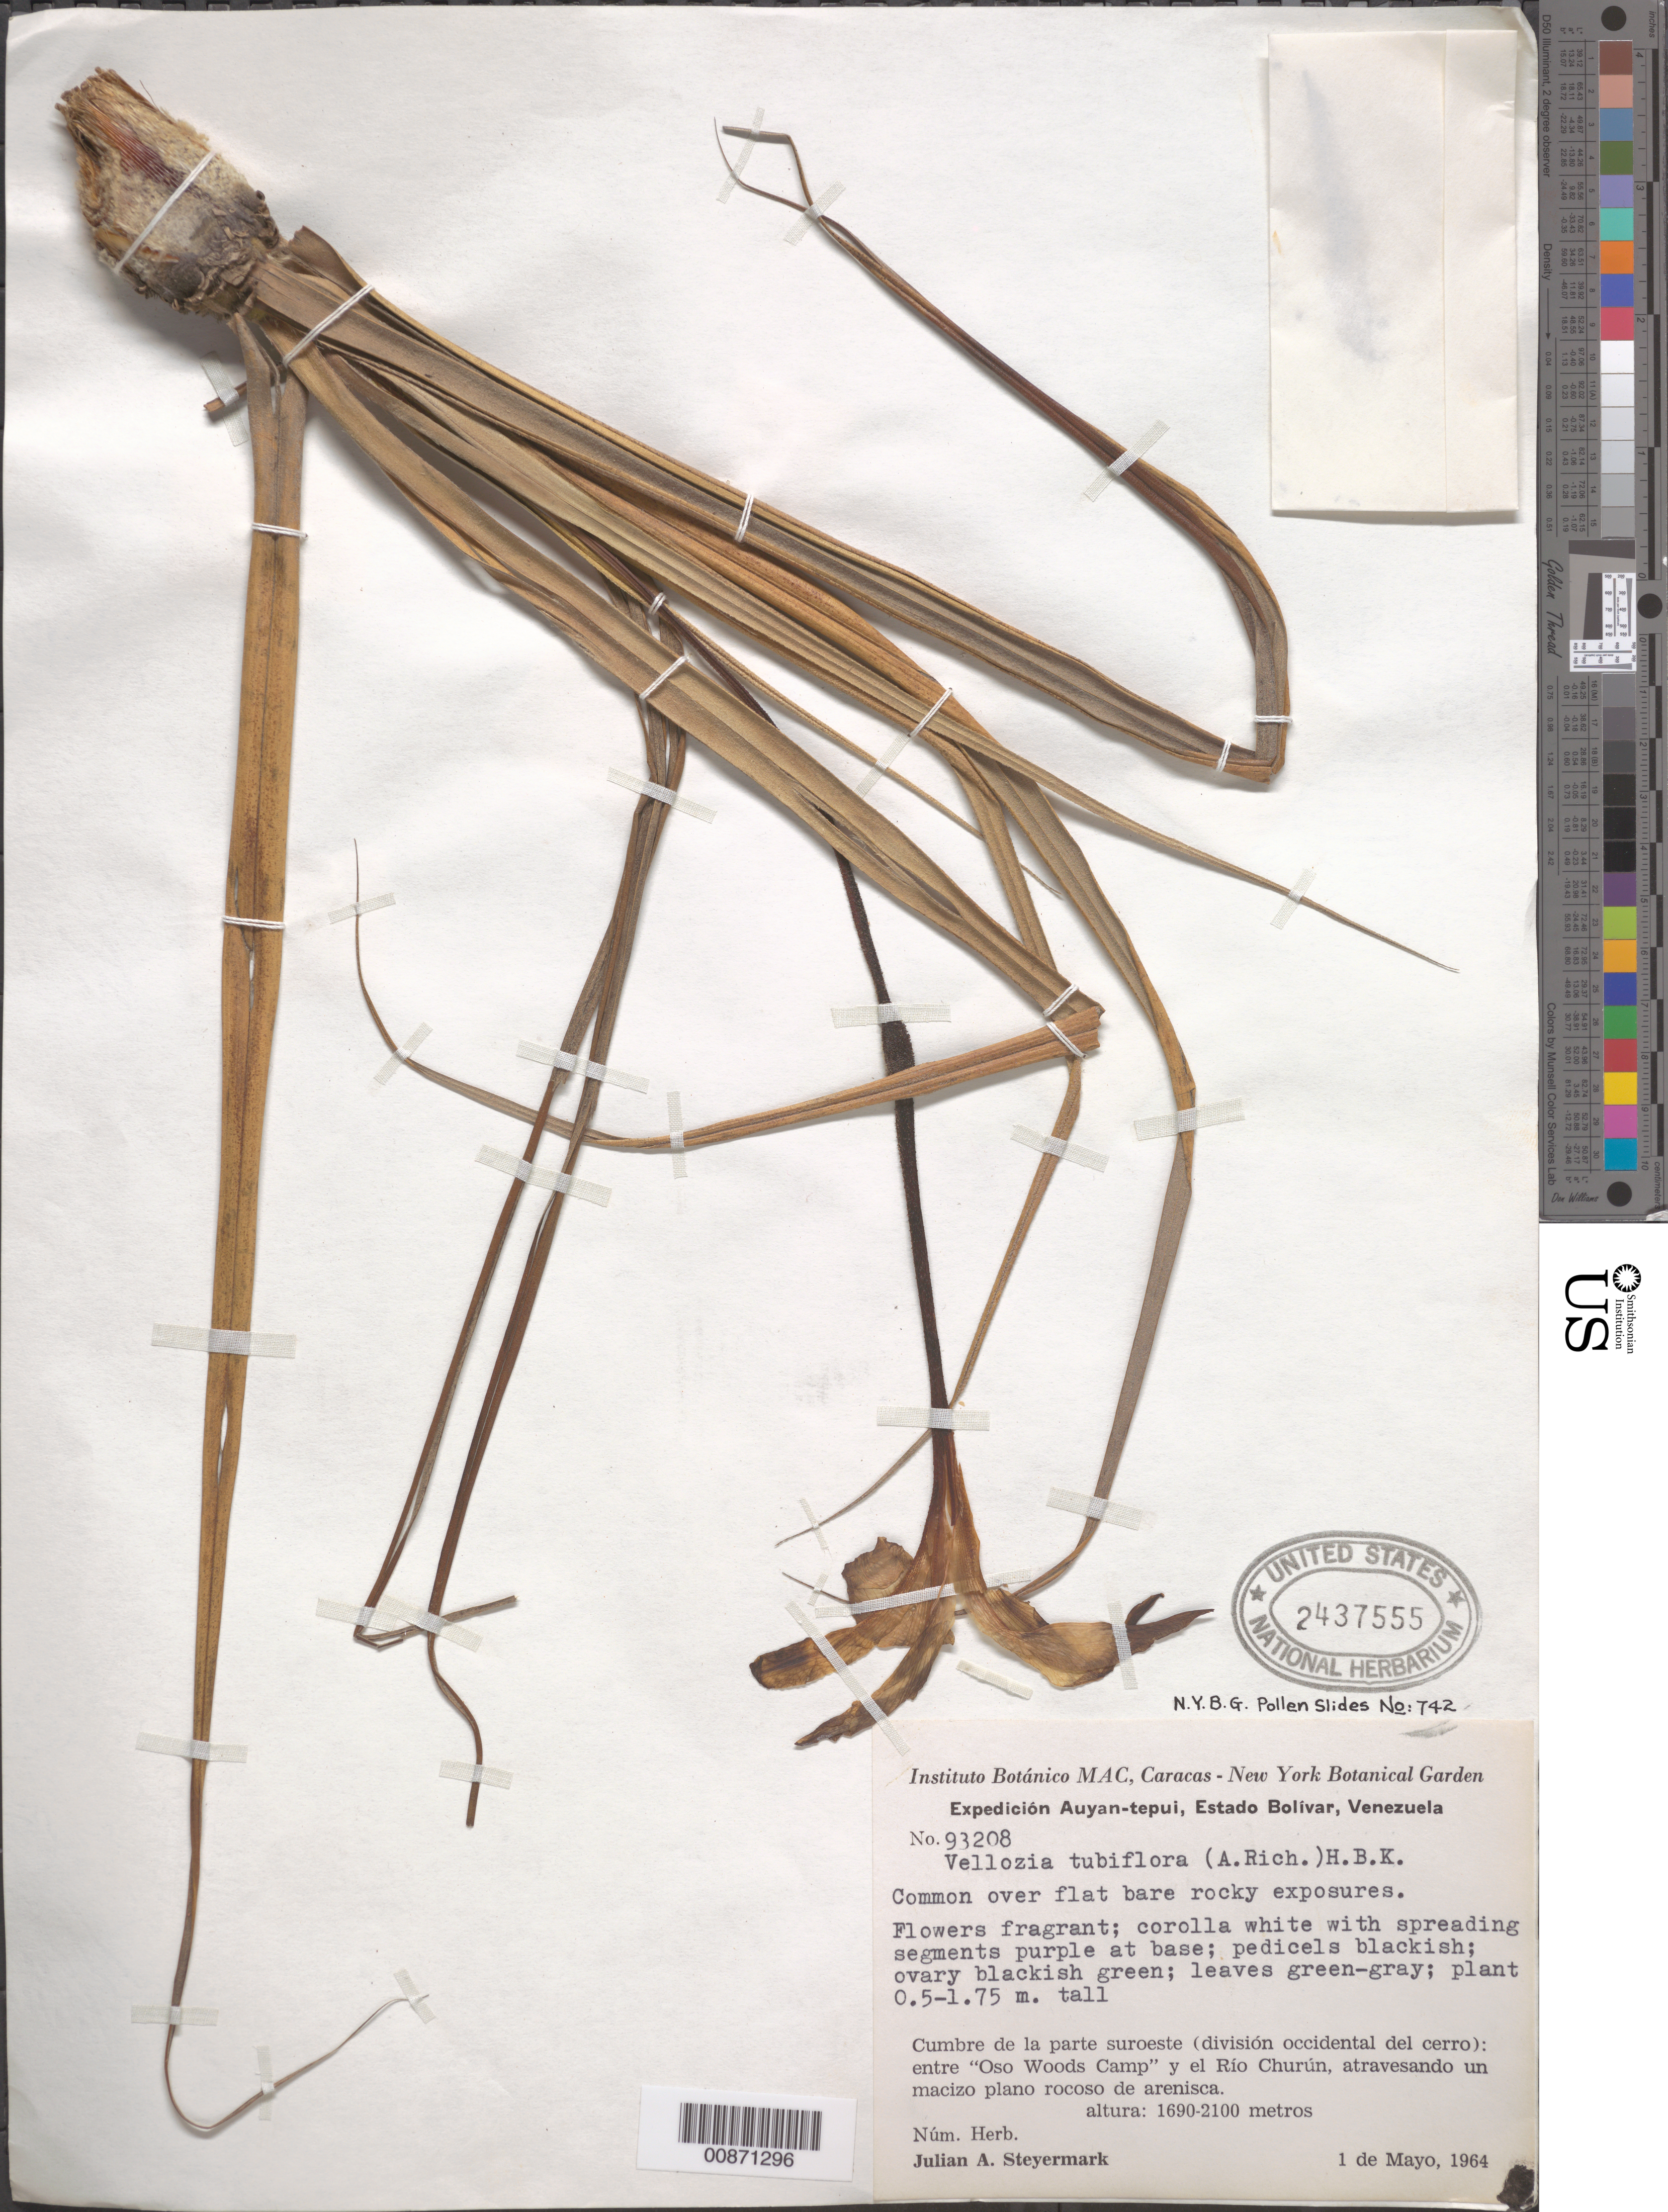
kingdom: Plantae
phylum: Tracheophyta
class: Liliopsida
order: Pandanales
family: Velloziaceae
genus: Vellozia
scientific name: Vellozia tubiflora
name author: (A. Rich.) Kunth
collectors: J. Steyermark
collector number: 93208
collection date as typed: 1-May-64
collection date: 1964-05-01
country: Venezuela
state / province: Bolívar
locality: Auyan-tepuí, cumbre de la parte SO (division occidental del cerro) entre "Oso Woods Camp" y el Río Churún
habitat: Over flat bare rocky exposures; atravesando un macizo plano rocoso de arenisca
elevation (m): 1690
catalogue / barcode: US 2437555